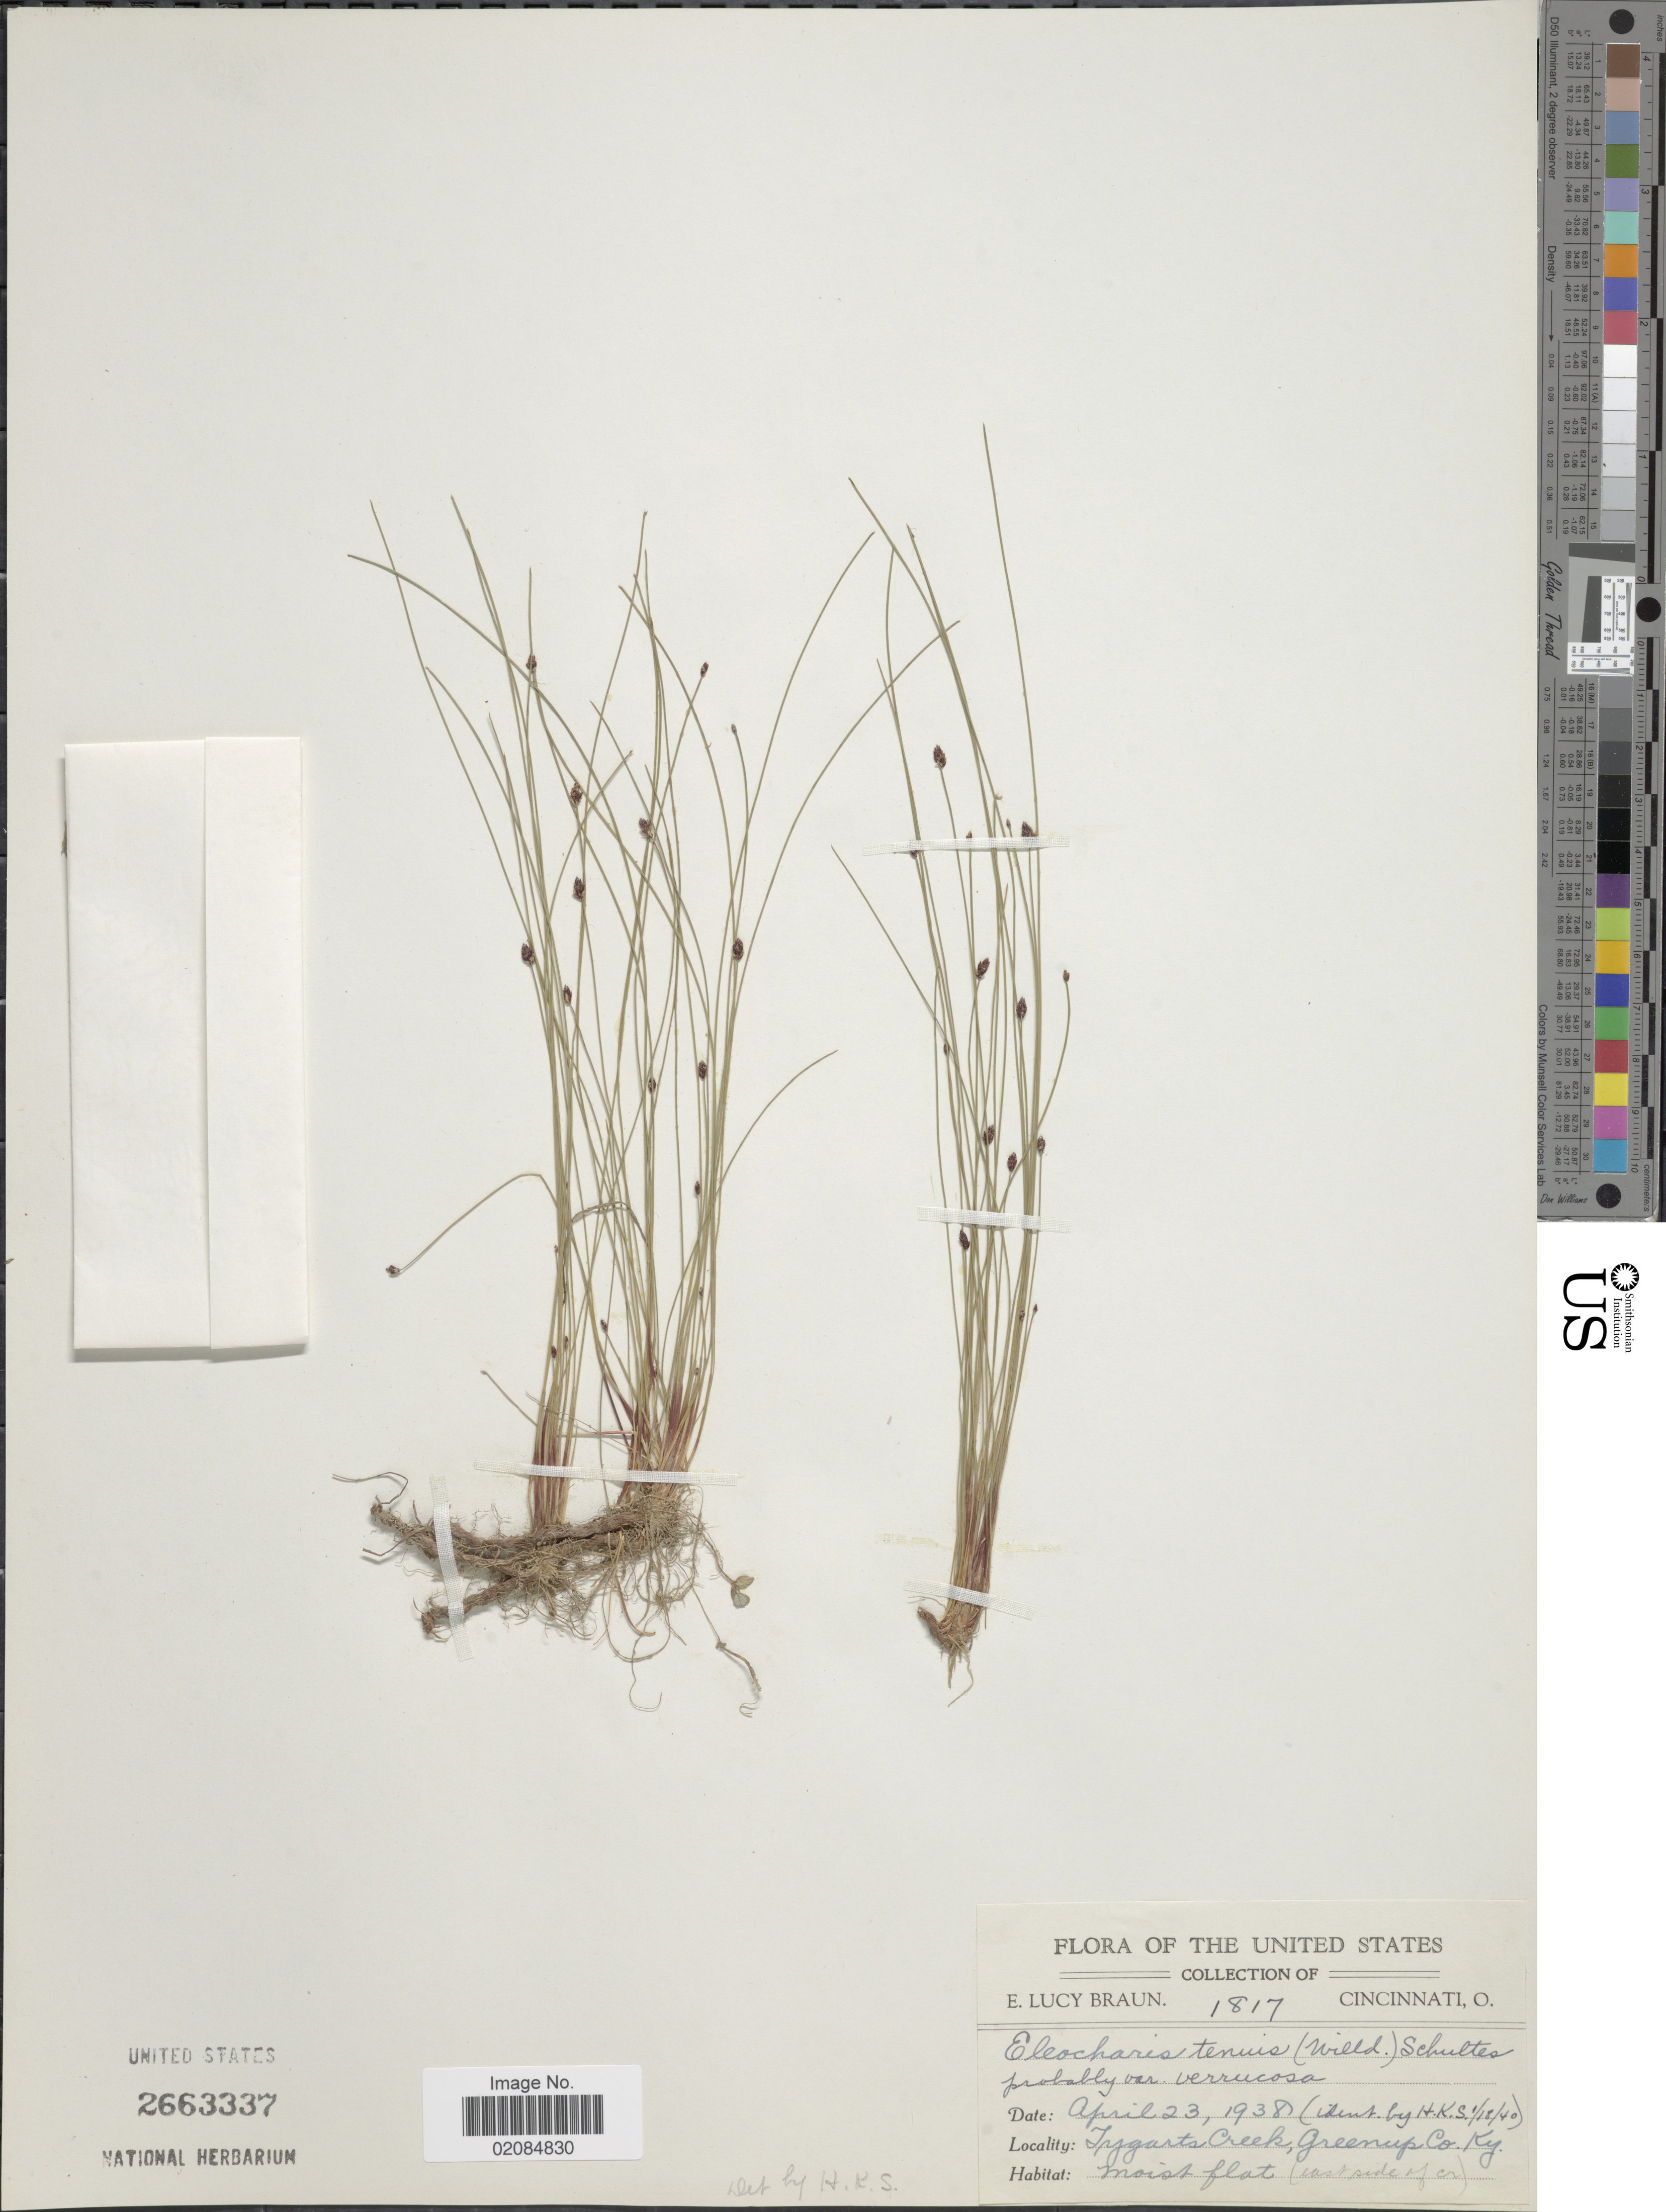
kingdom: Plantae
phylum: Tracheophyta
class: Liliopsida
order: Poales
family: Cyperaceae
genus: Eleocharis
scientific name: Eleocharis tenuis var. verrucosa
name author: (Svenson) Svenson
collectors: E. L. Braun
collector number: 1817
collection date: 1938-04-23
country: United States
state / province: Kentucky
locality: Tygarts Creek, Greenup Co. Ky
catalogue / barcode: US 2663337